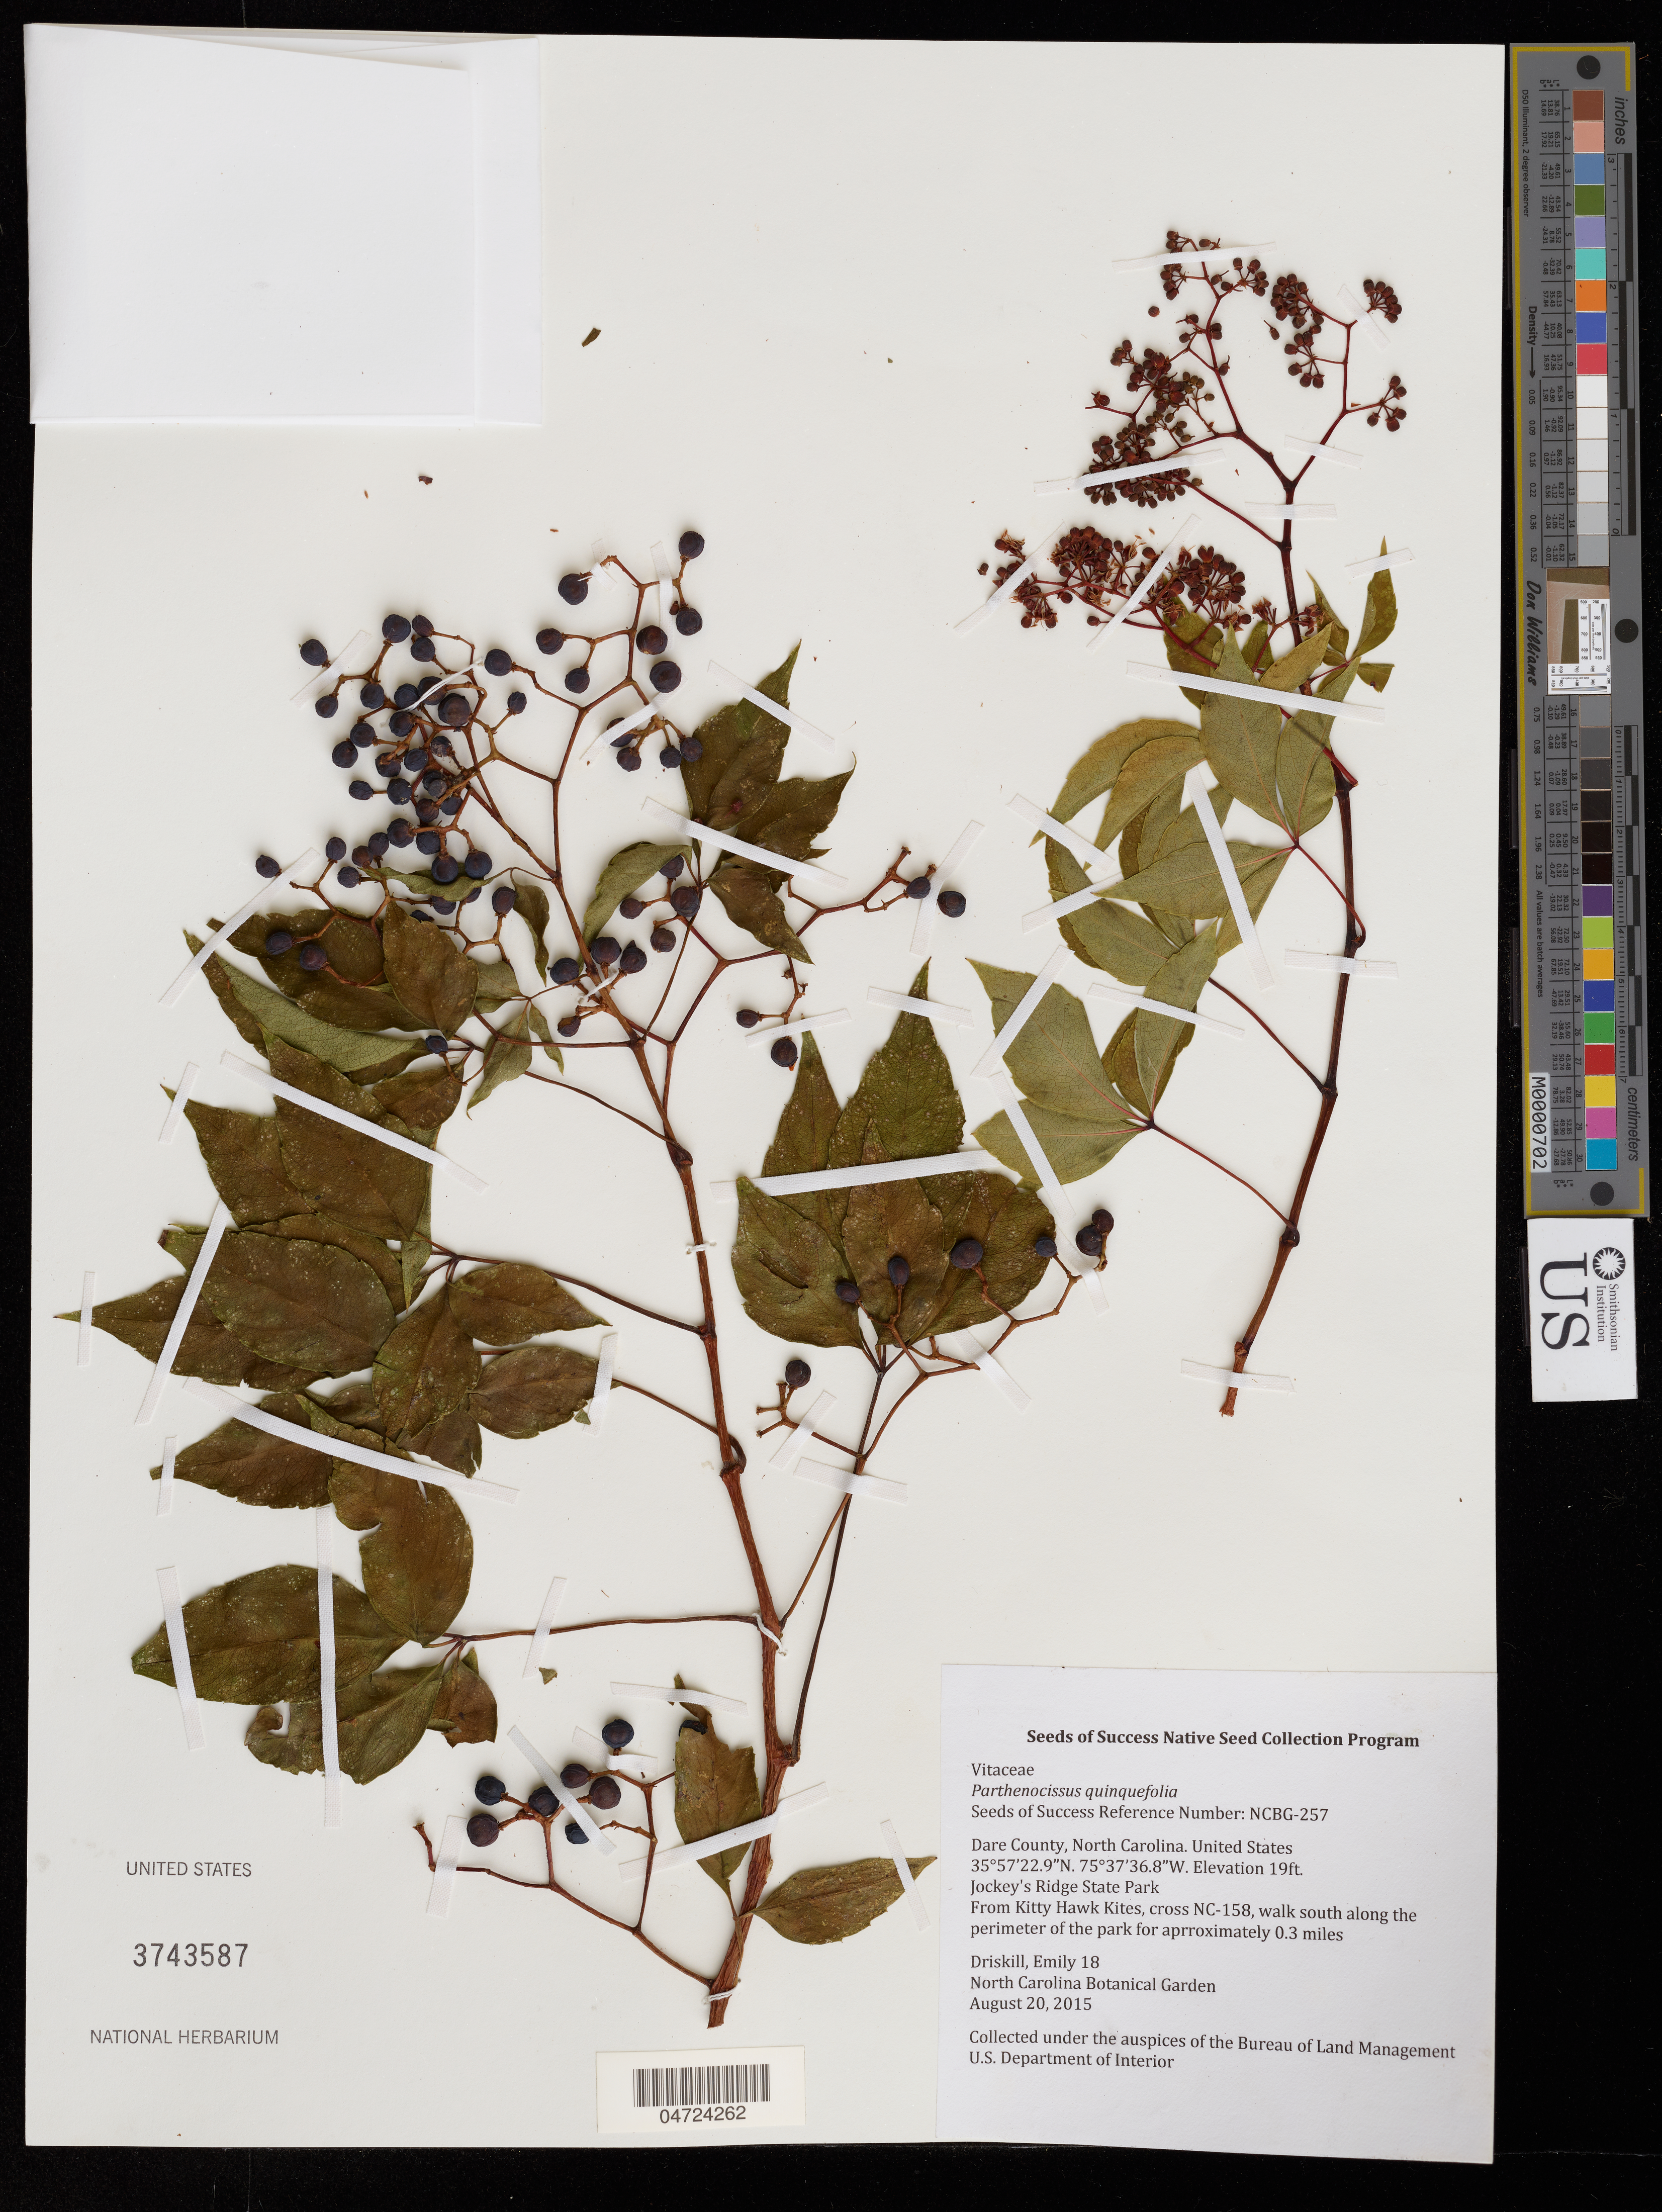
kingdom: Plantae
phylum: Tracheophyta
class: Magnoliopsida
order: Vitales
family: Vitaceae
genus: Parthenocissus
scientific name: Parthenocissus quinquefolia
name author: (L.) Planch.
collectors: E. Driskill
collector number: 18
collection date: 2015-08-20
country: United States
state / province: North Carolina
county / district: Dare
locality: Dare County. Jockey's Ridge State Park. From Kitty Hawk Kites, cross NC-158, walk south along the perimeter of the park for aprroximately 0.3 miles.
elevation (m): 6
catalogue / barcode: US 3743587